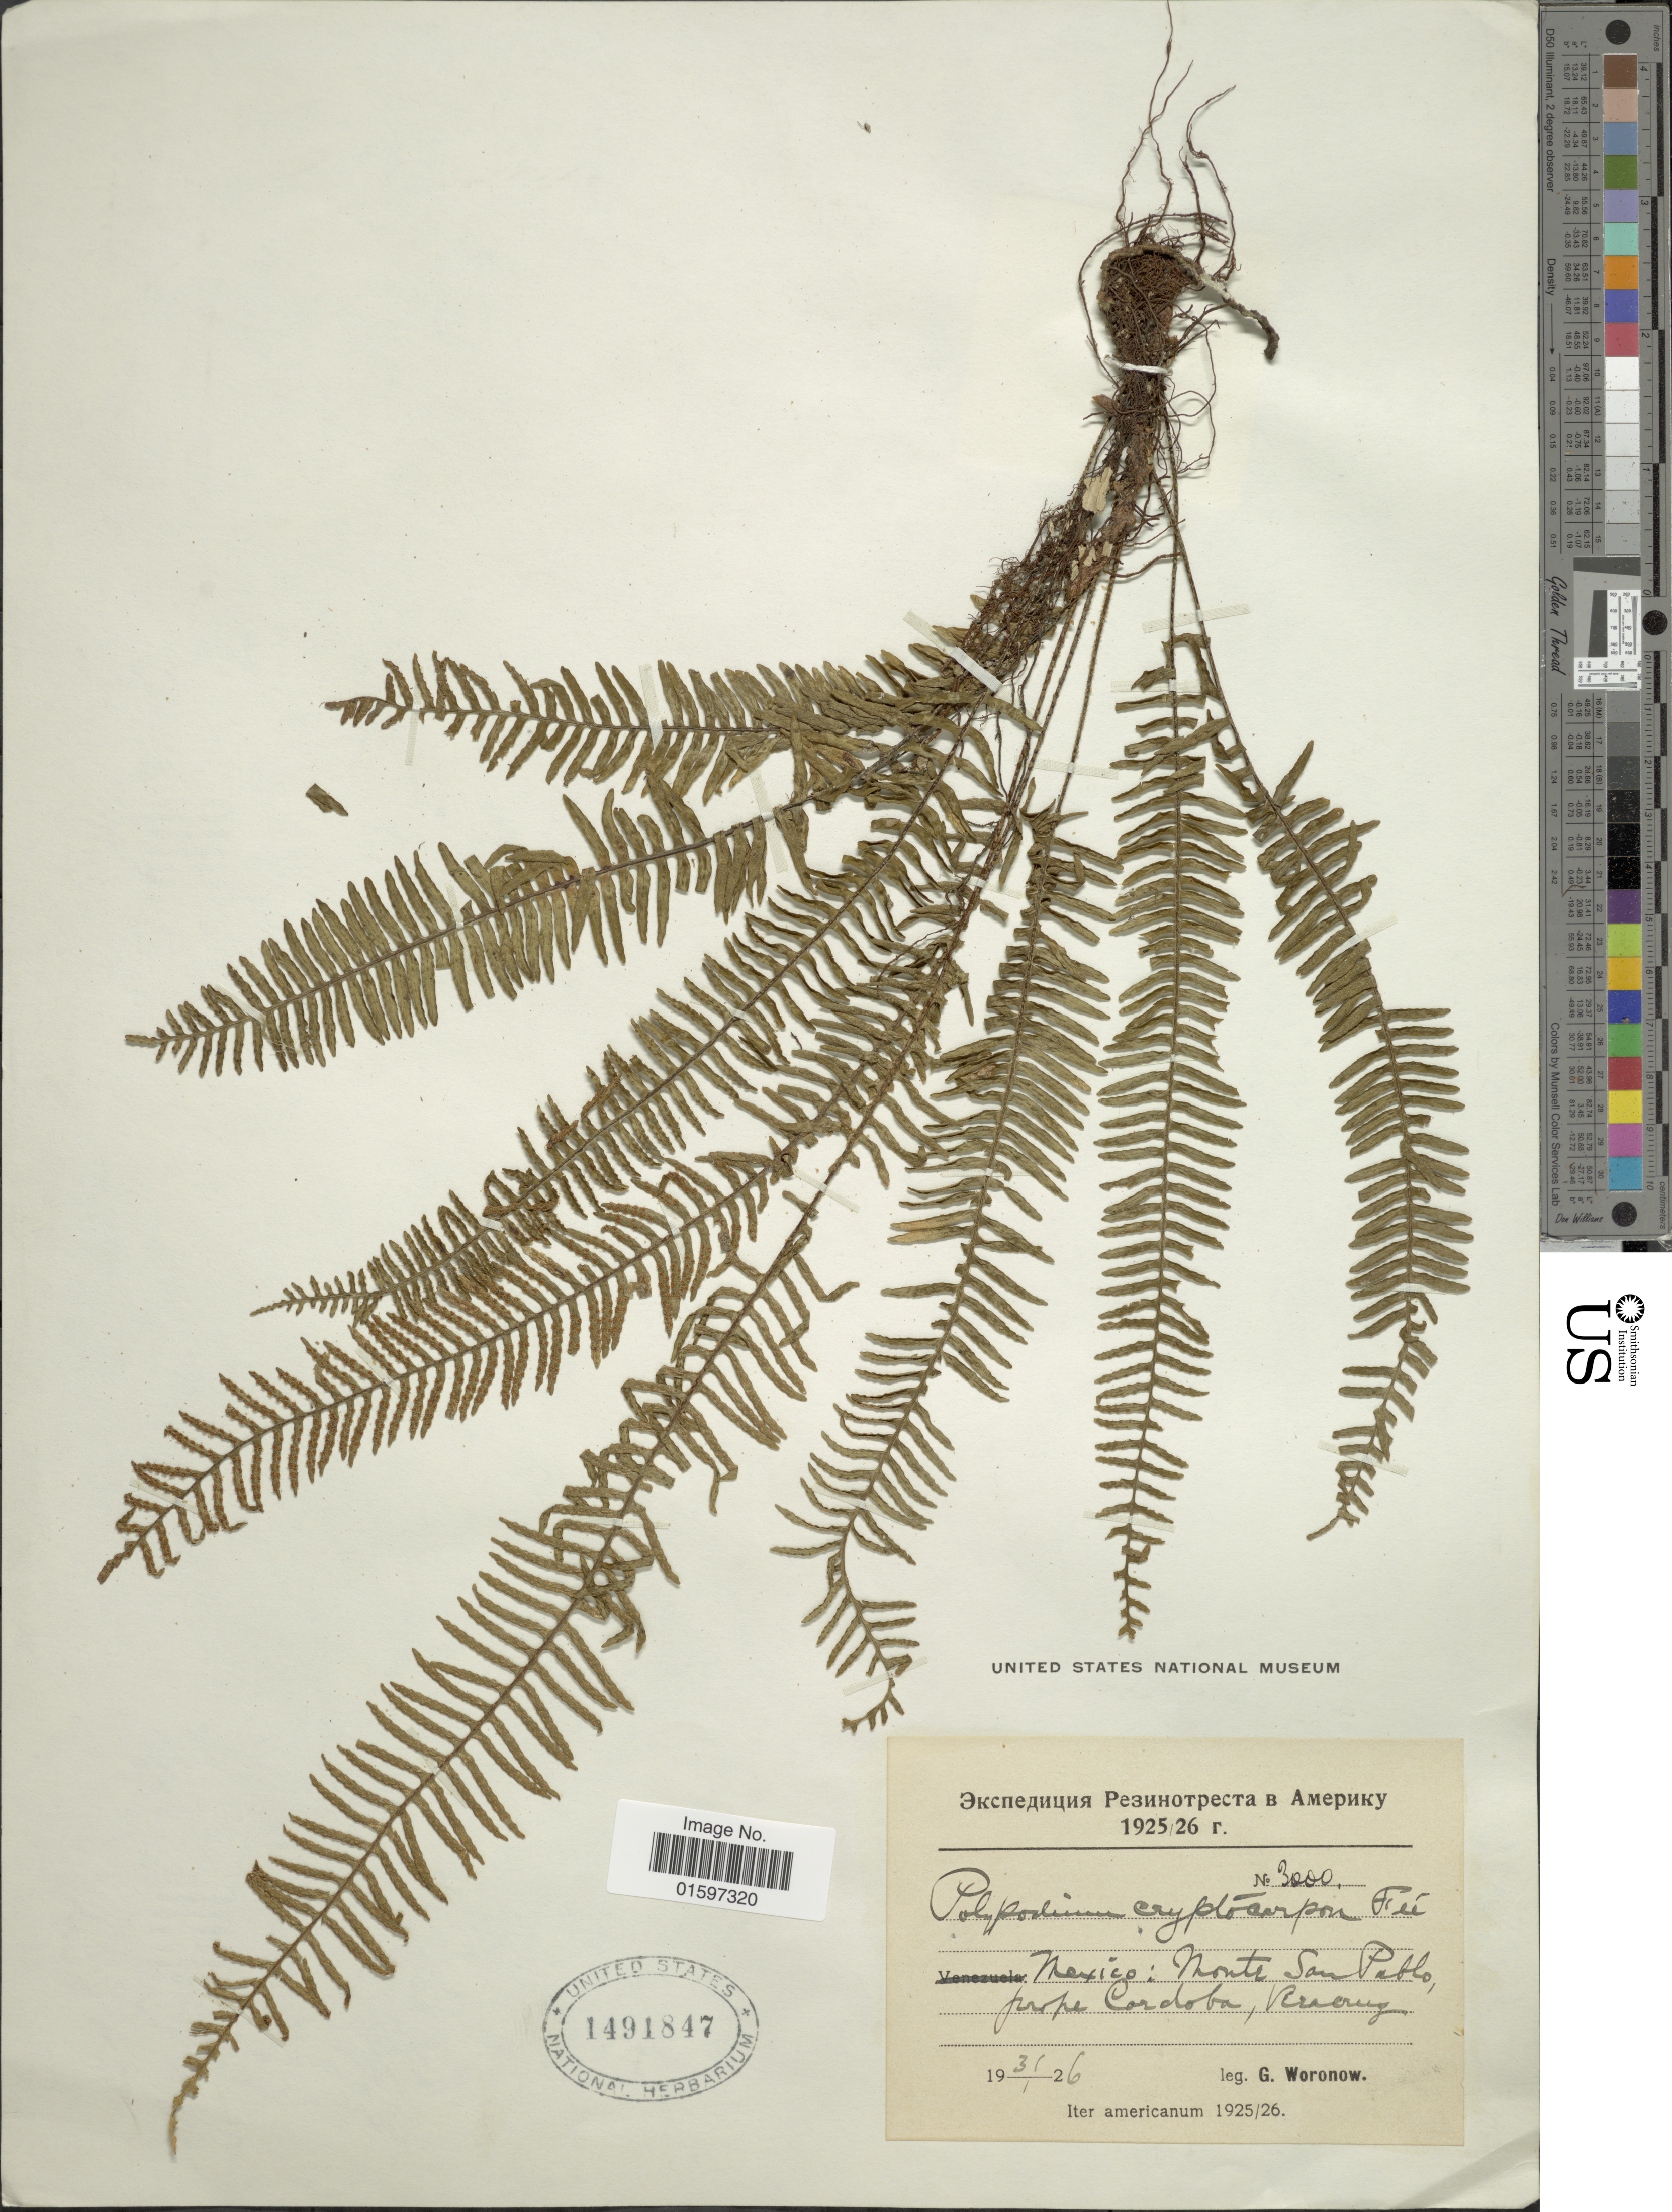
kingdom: Plantae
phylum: Tracheophyta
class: Polypodiopsida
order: Polypodiales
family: Polypodiaceae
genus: Pleopeltis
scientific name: Pleopeltis cryptocarpa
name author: (Fée) A.R. Sm. & Tejero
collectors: G. Woronow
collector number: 3000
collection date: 1926-01-31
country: Mexico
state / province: Veracruz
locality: Monte San Pablo, trope Cordoba, Veracruz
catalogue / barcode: US 1491847